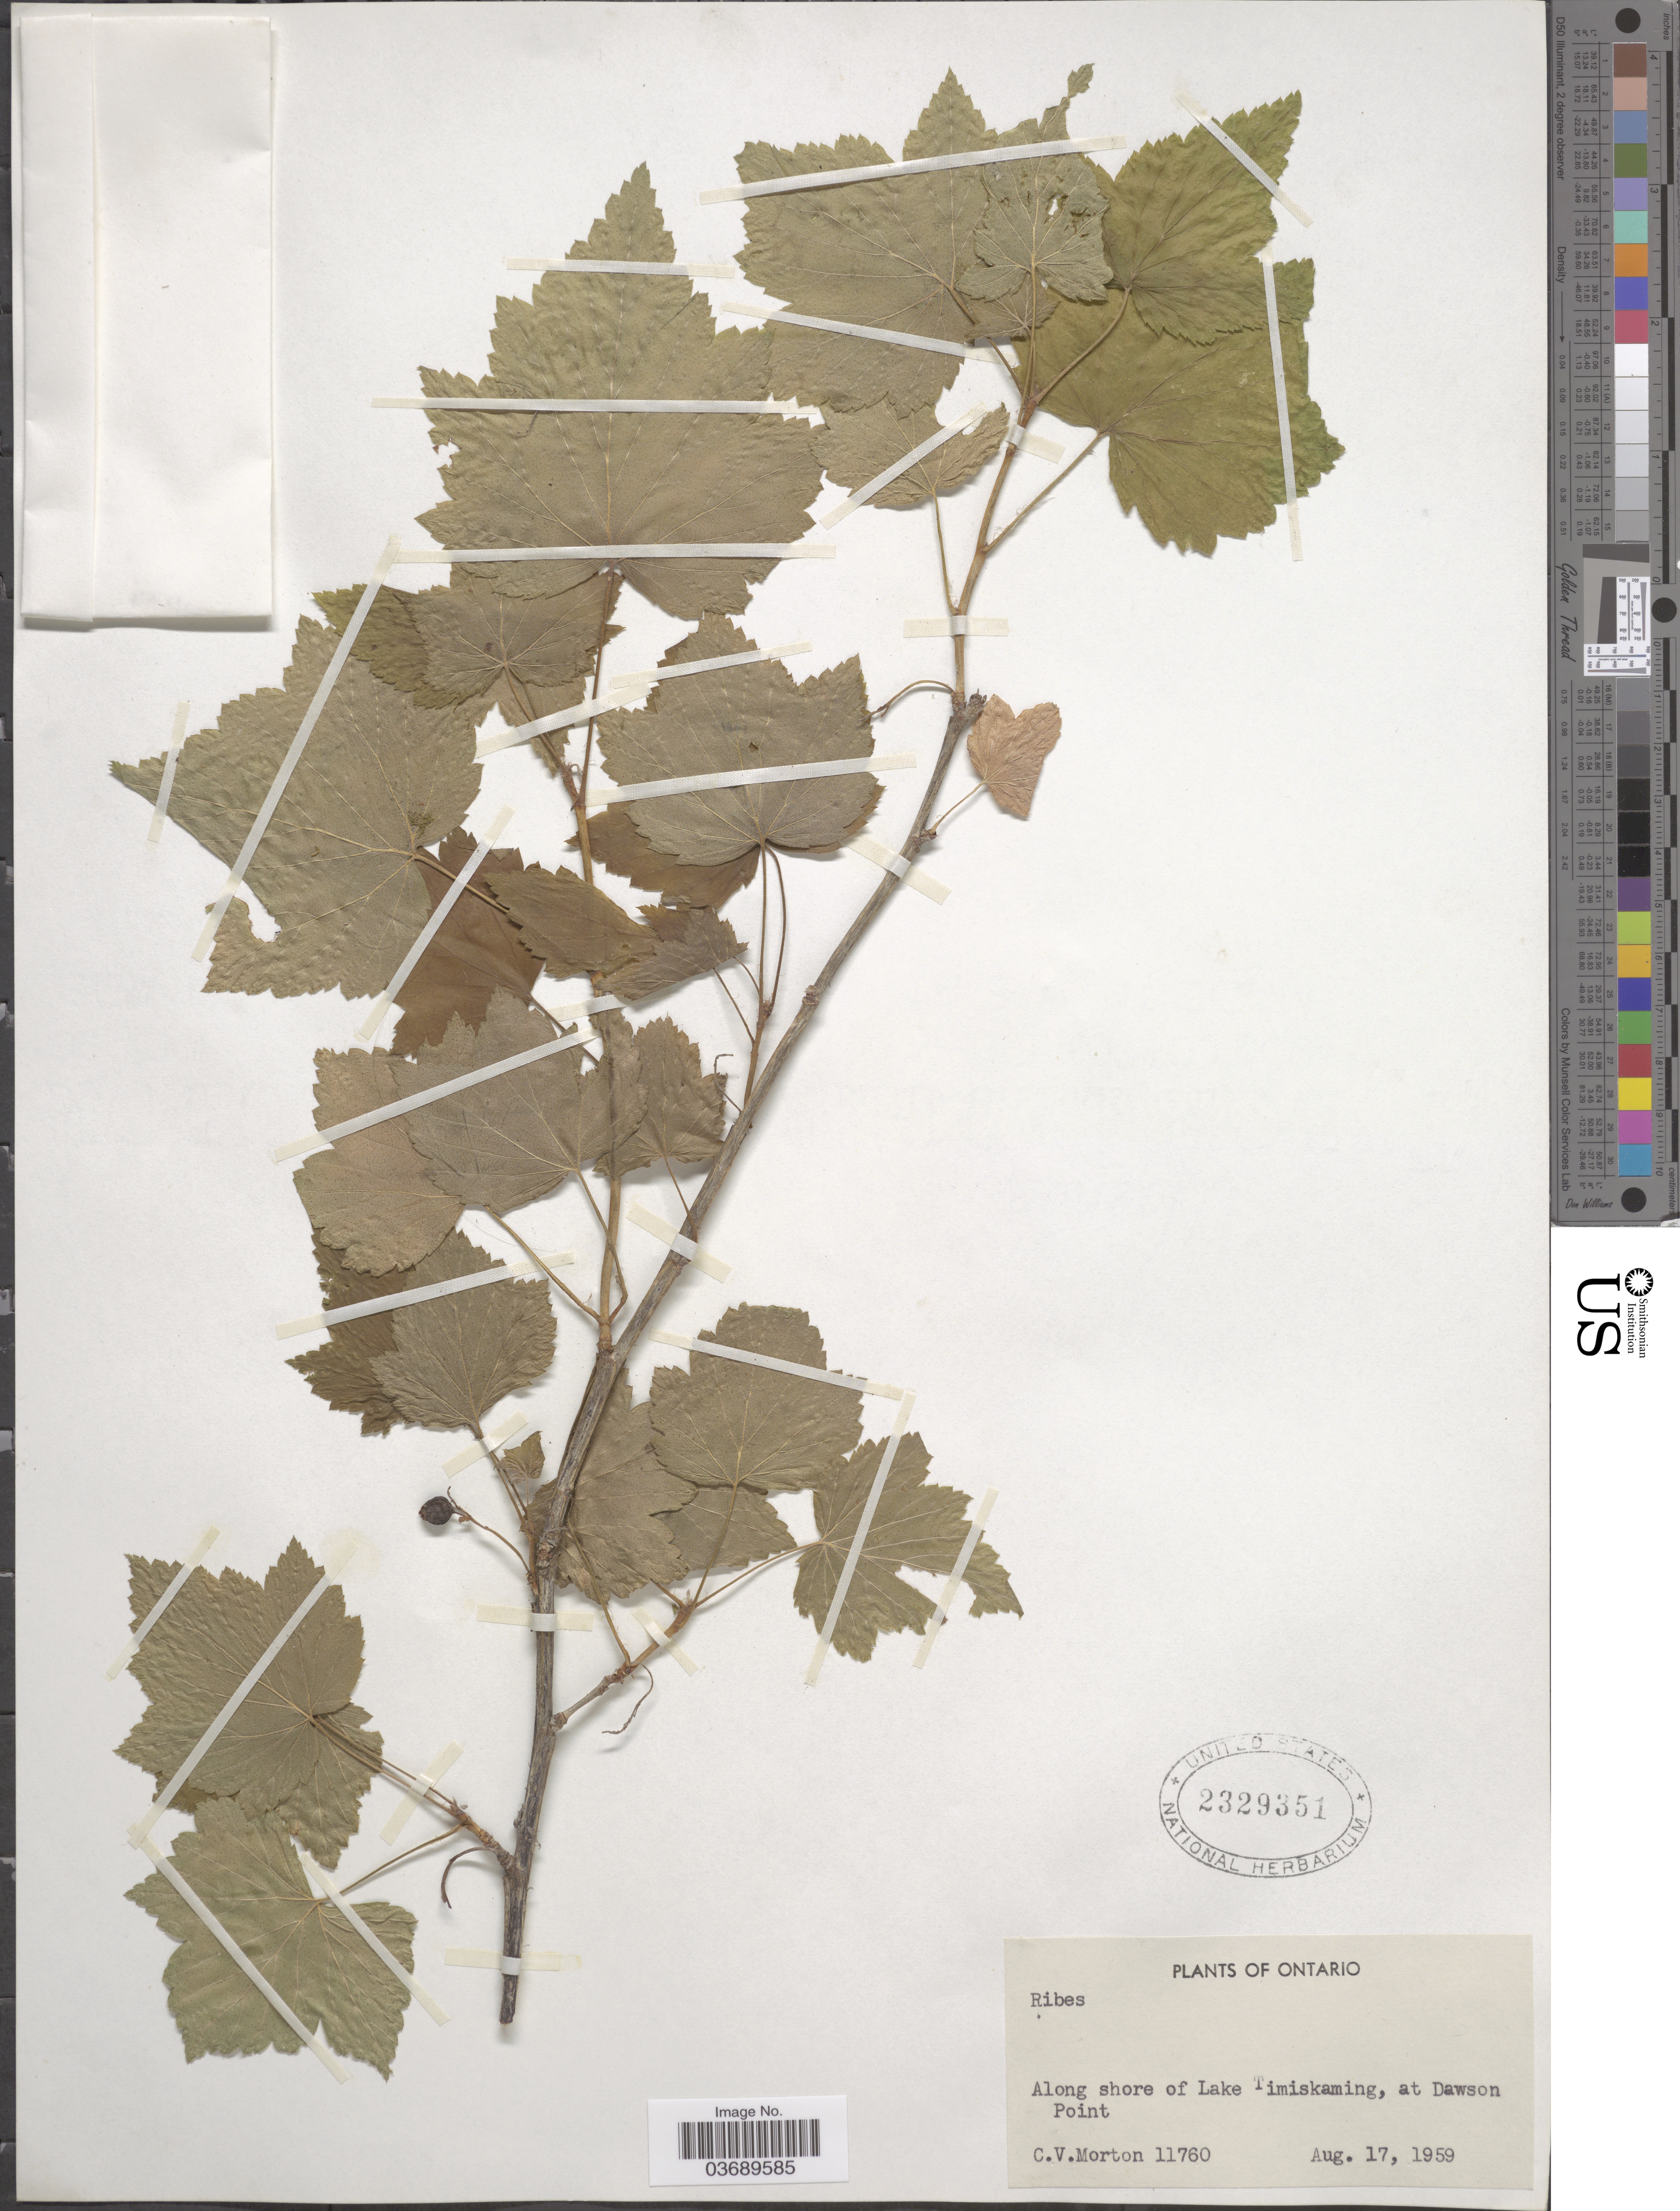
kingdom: Plantae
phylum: Tracheophyta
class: Magnoliopsida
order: Saxifragales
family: Grossulariaceae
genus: Ribes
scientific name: Ribes sp.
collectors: C. V. Morton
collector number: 11760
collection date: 1959-08-17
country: Canada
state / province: Ontario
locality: Along shore of Lake Timiskaming, at Dawson Point.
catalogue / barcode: US 2329351